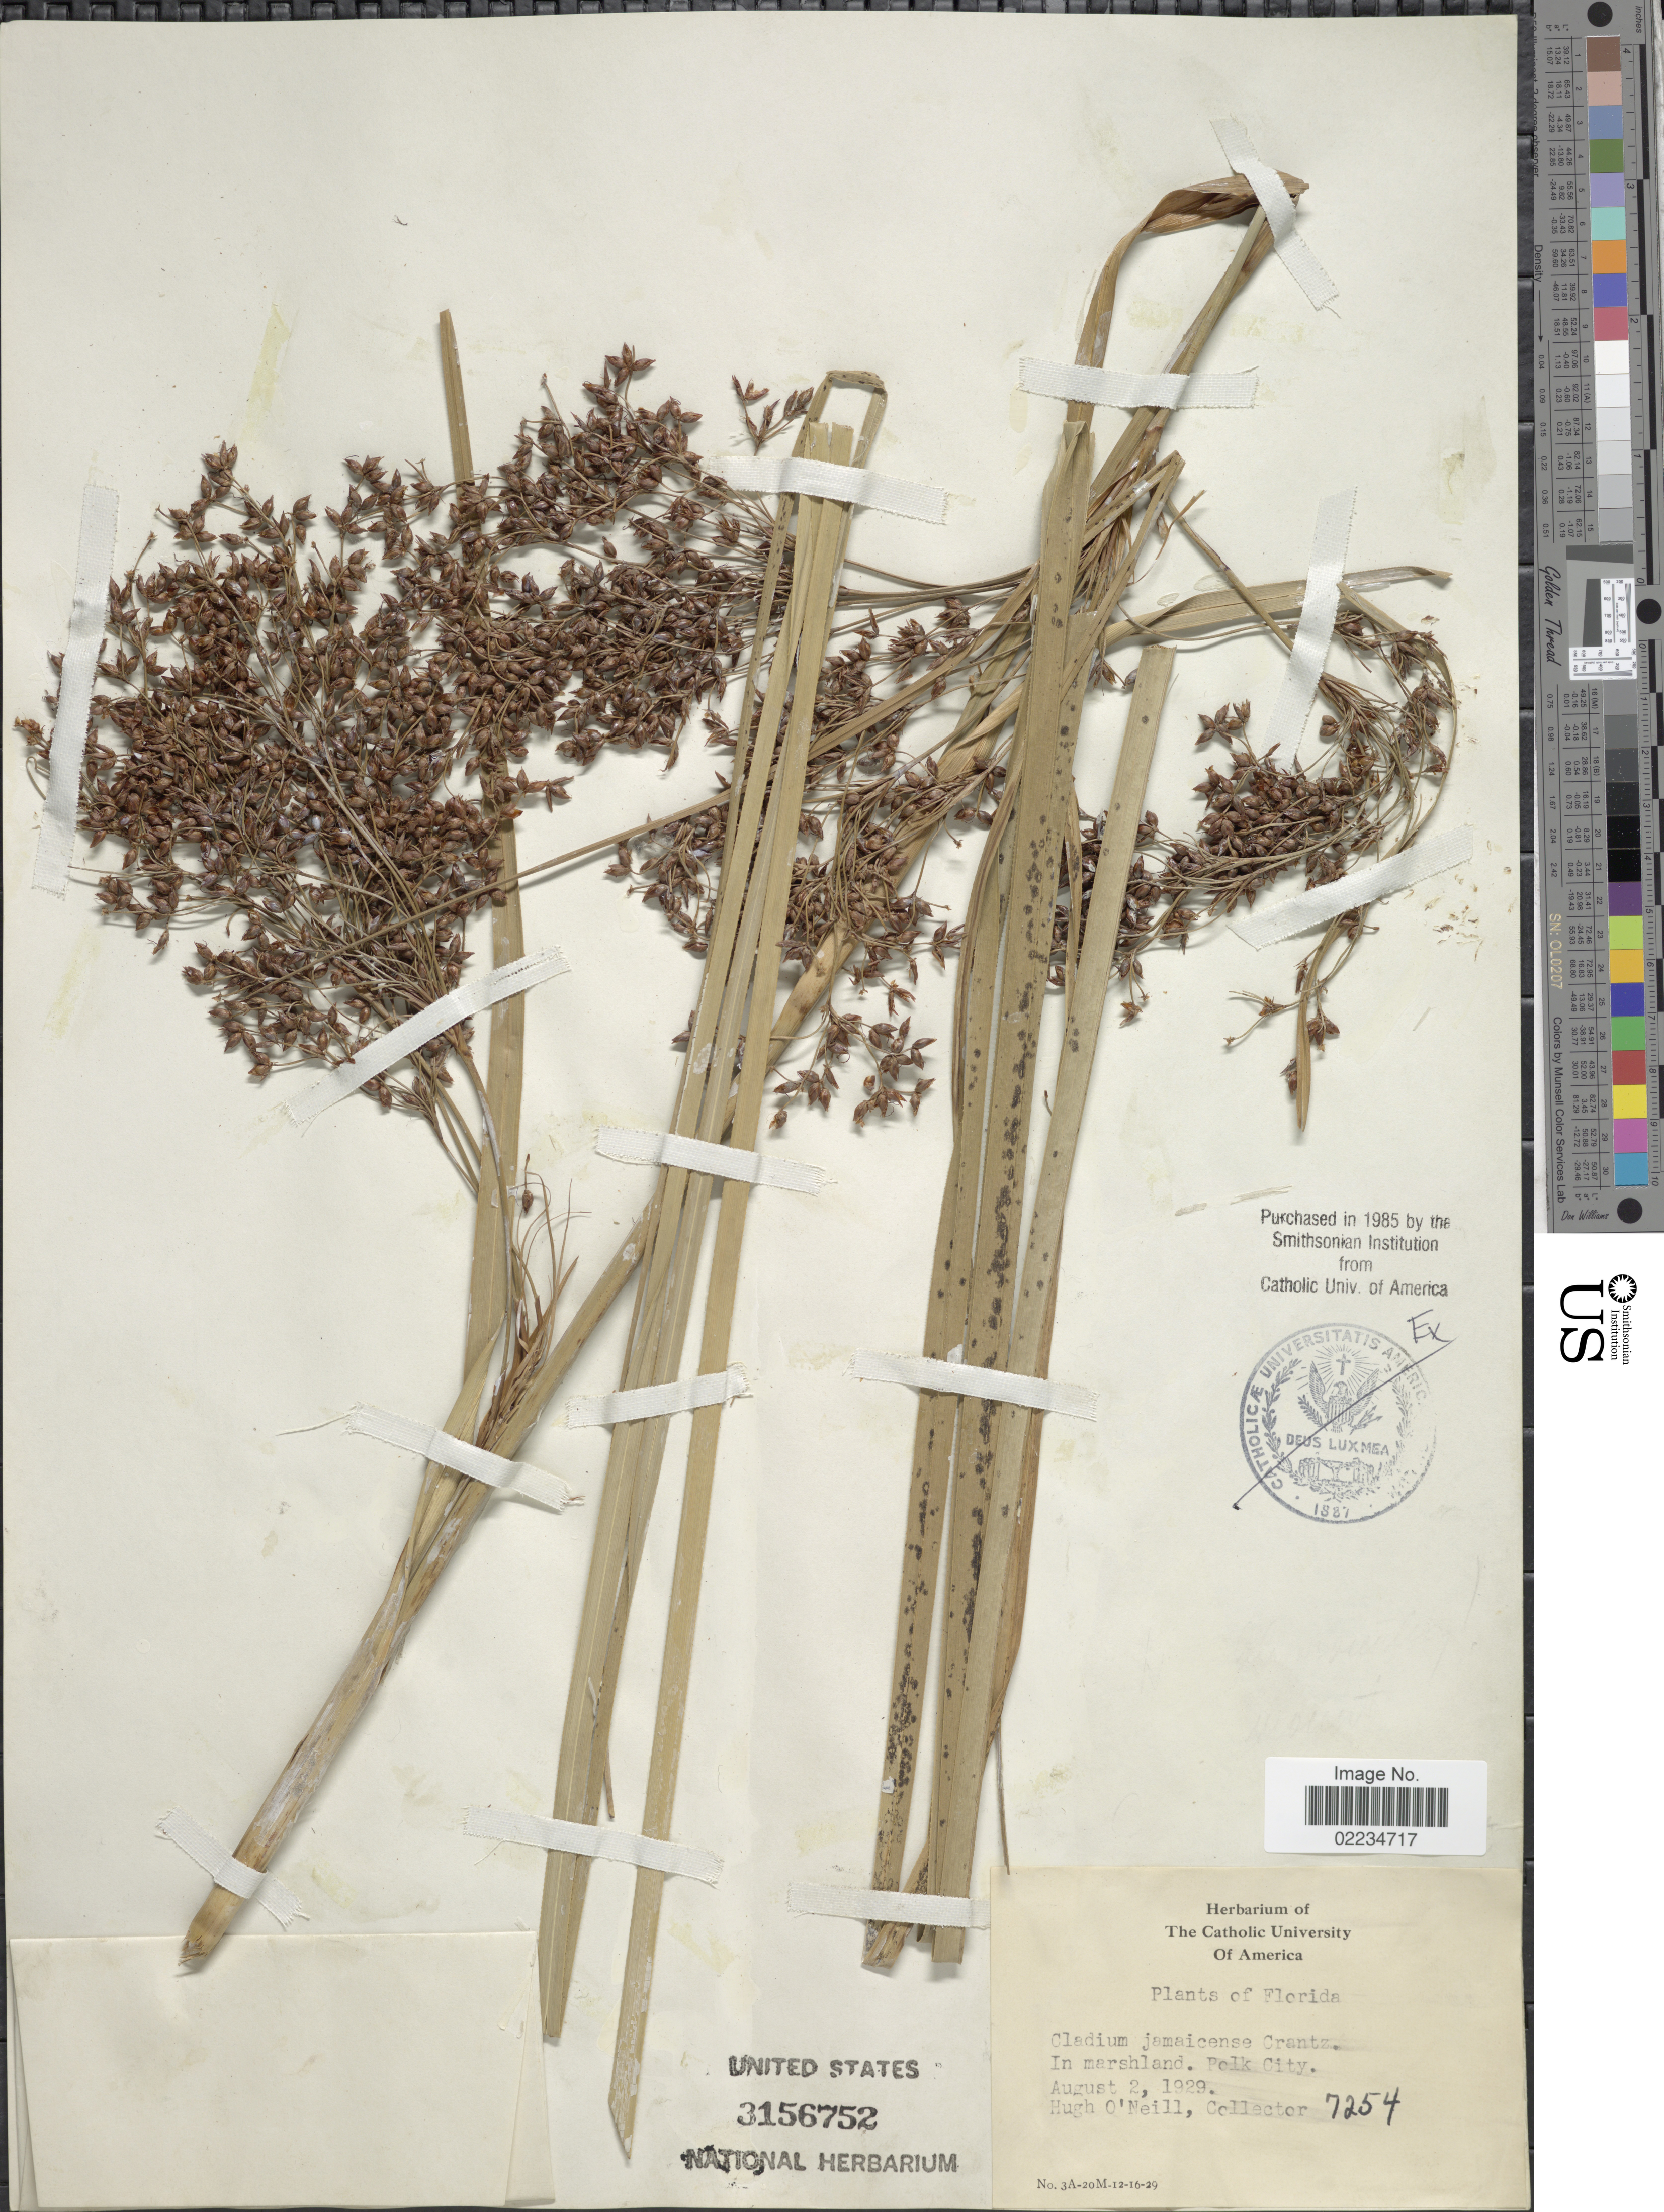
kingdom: Plantae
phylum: Tracheophyta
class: Liliopsida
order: Poales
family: Cyperaceae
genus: Cladium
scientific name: Cladium jamaicense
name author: Crantz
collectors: H. O'Neill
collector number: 7254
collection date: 1929-08-02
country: United States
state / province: Florida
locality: In marshland. Polk City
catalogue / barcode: US 3156752